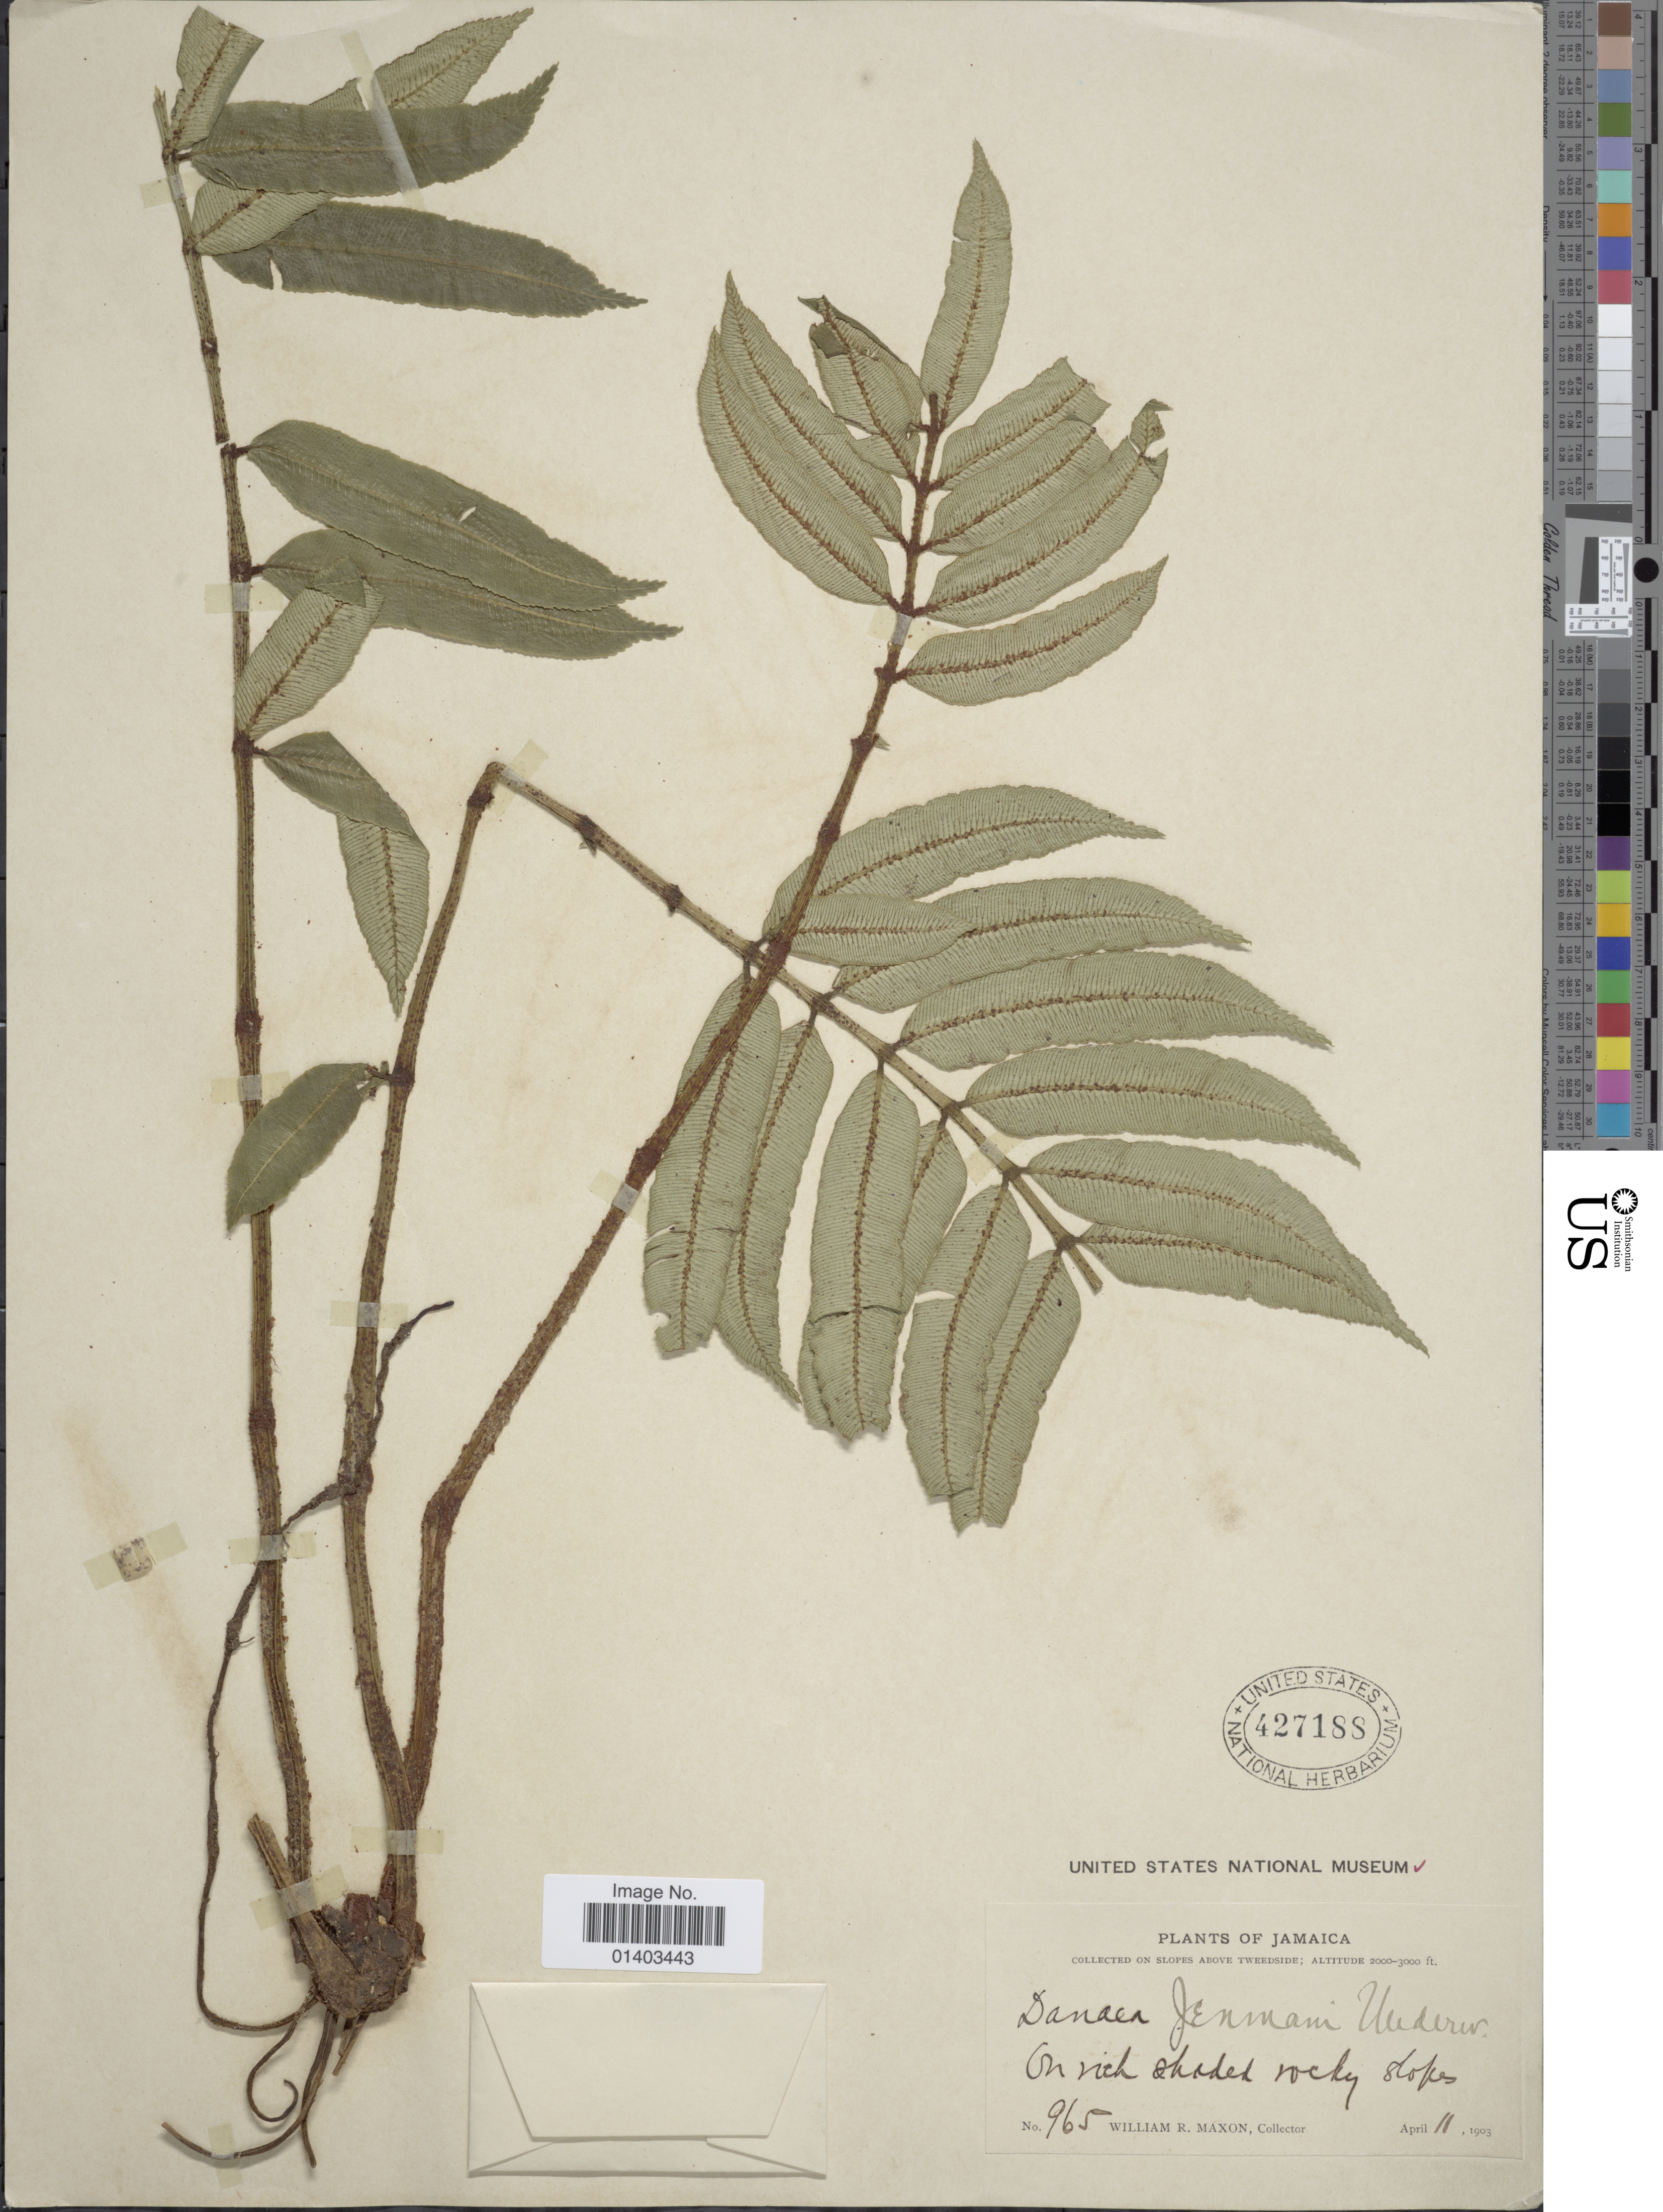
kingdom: Plantae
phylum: Tracheophyta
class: Polypodiopsida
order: Marattiales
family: Marattiaceae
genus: Danaea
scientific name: Danaea x jenmanii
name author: Underw.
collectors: W. R. Maxon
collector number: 965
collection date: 1903-04-11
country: Jamaica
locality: On slopes above Tweeside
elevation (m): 610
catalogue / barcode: US 427188